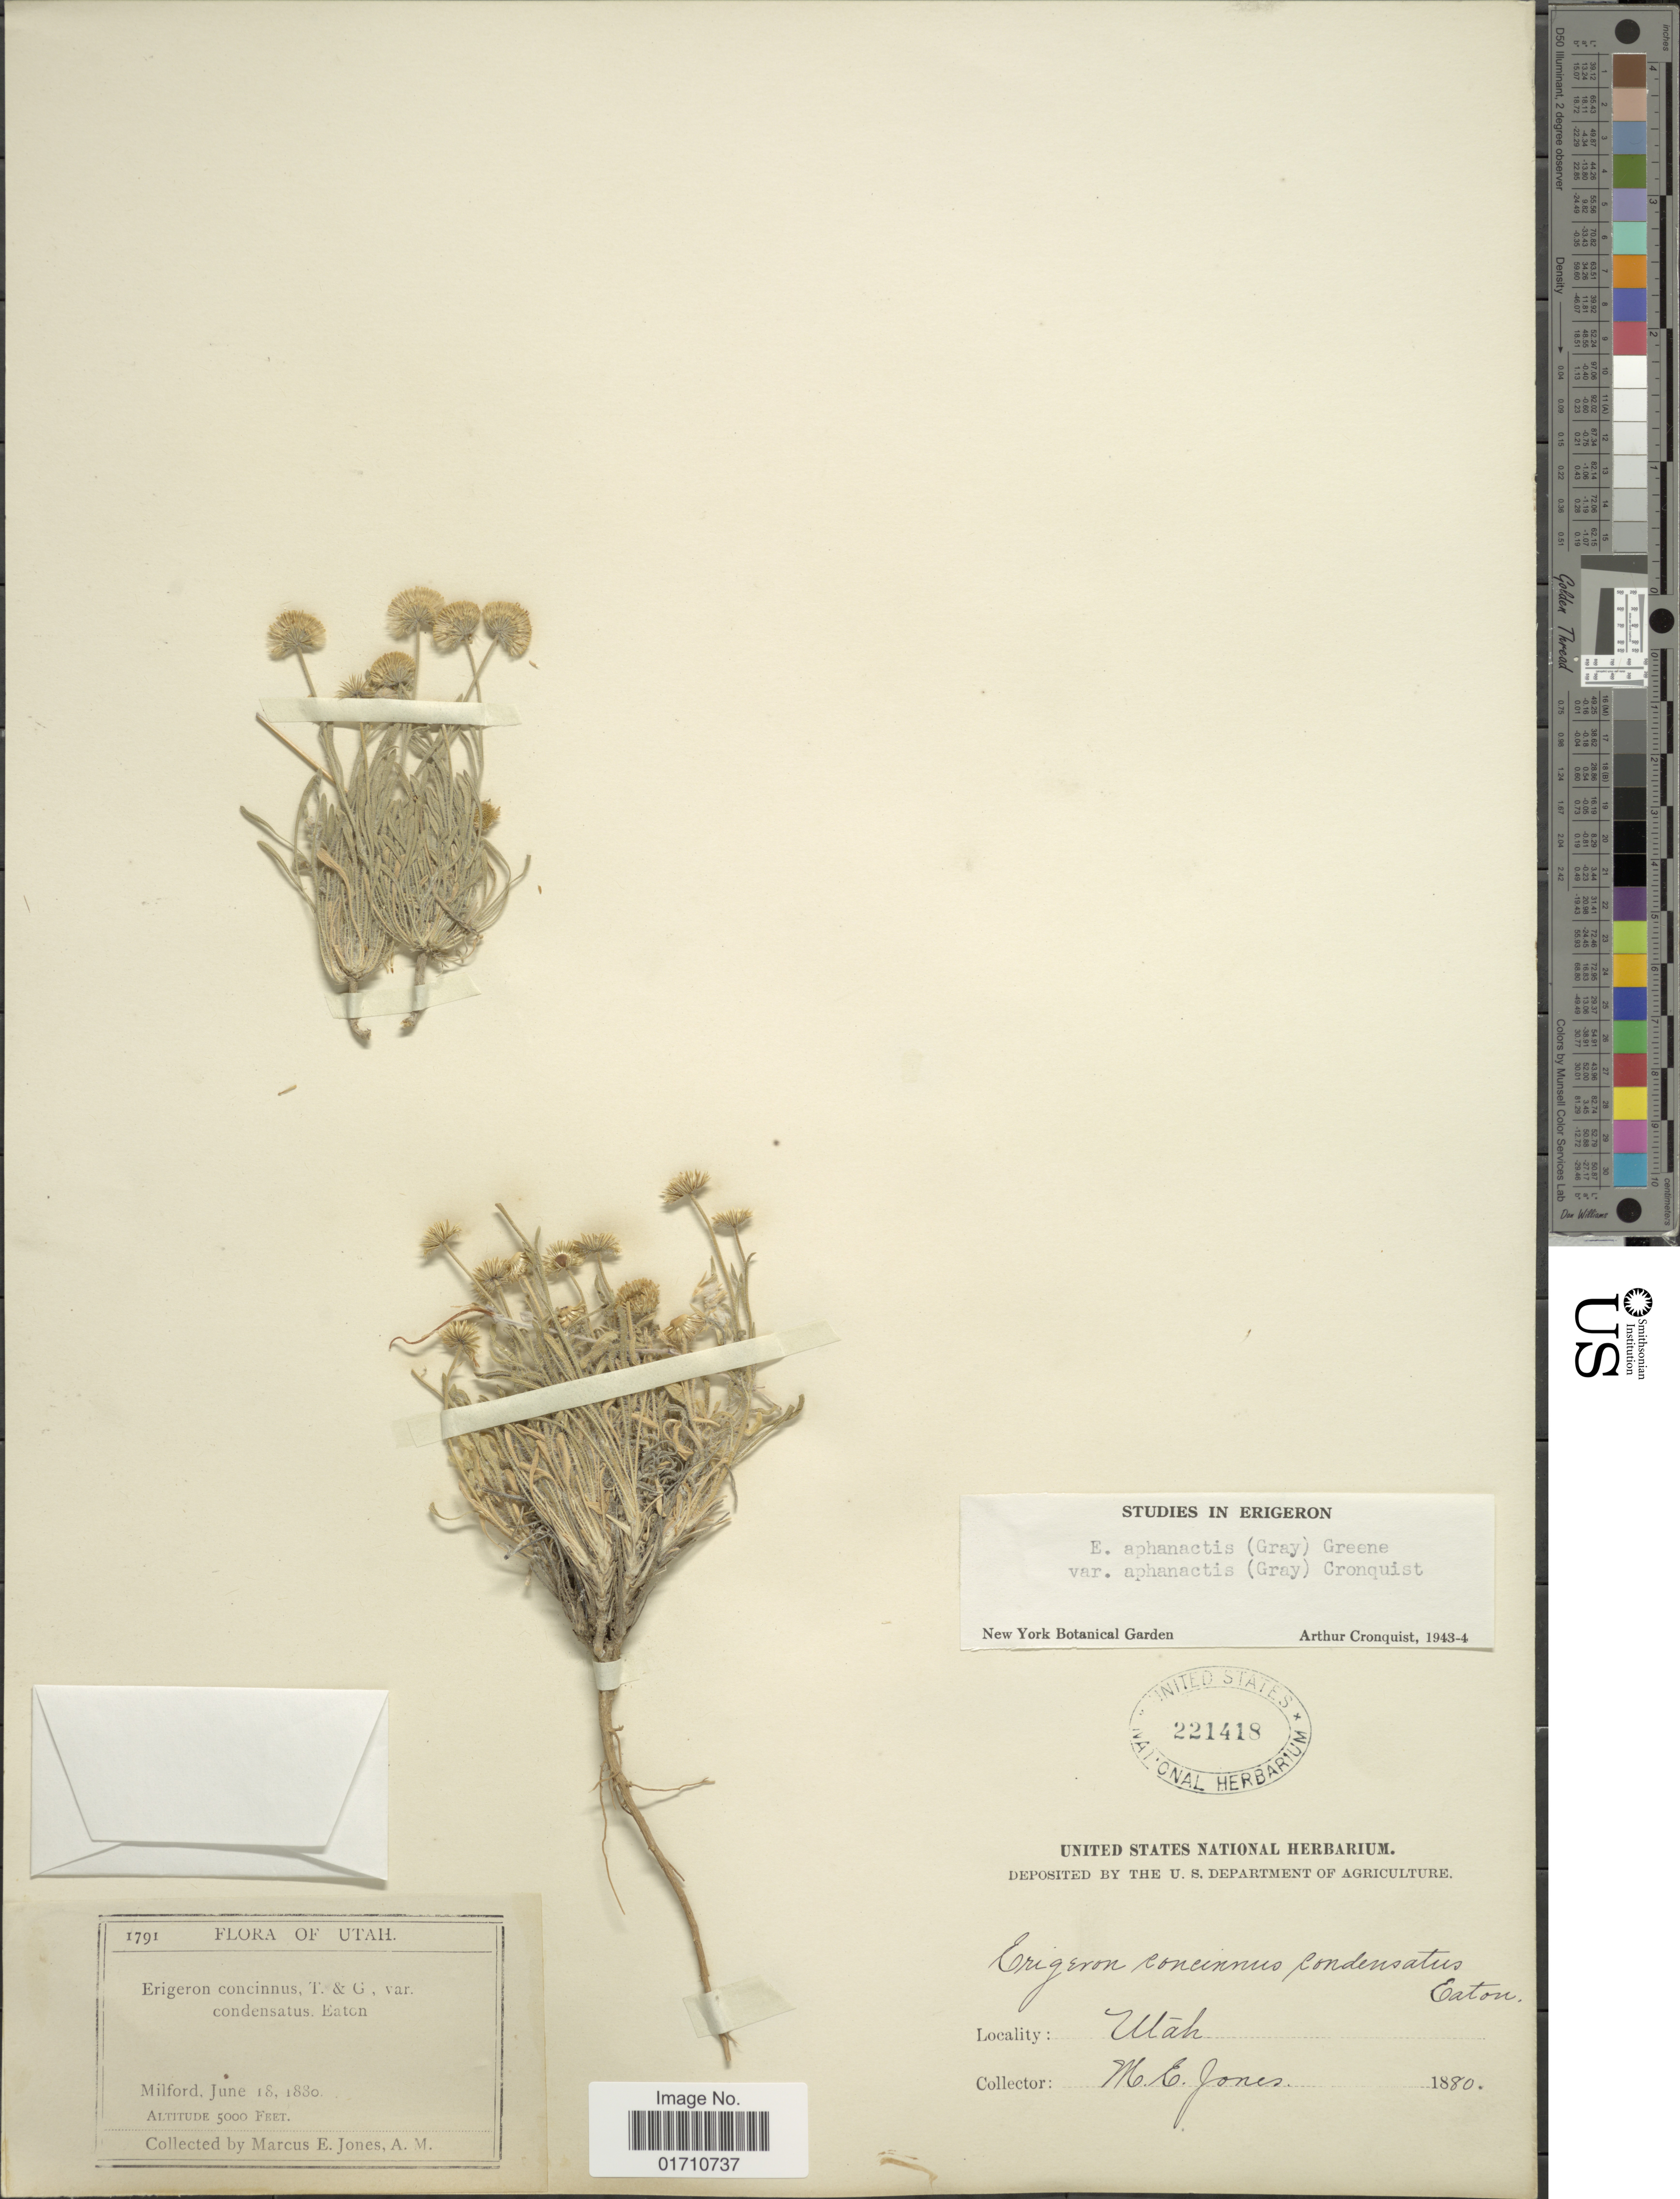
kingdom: Plantae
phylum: Tracheophyta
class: Magnoliopsida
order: Asterales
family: Asteraceae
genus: Erigeron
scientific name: Erigeron aphanactis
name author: (A. Gray) Greene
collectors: M. E. Jones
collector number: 1791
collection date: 1880-06-18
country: United States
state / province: Utah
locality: Milford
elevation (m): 1524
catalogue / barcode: US 221418